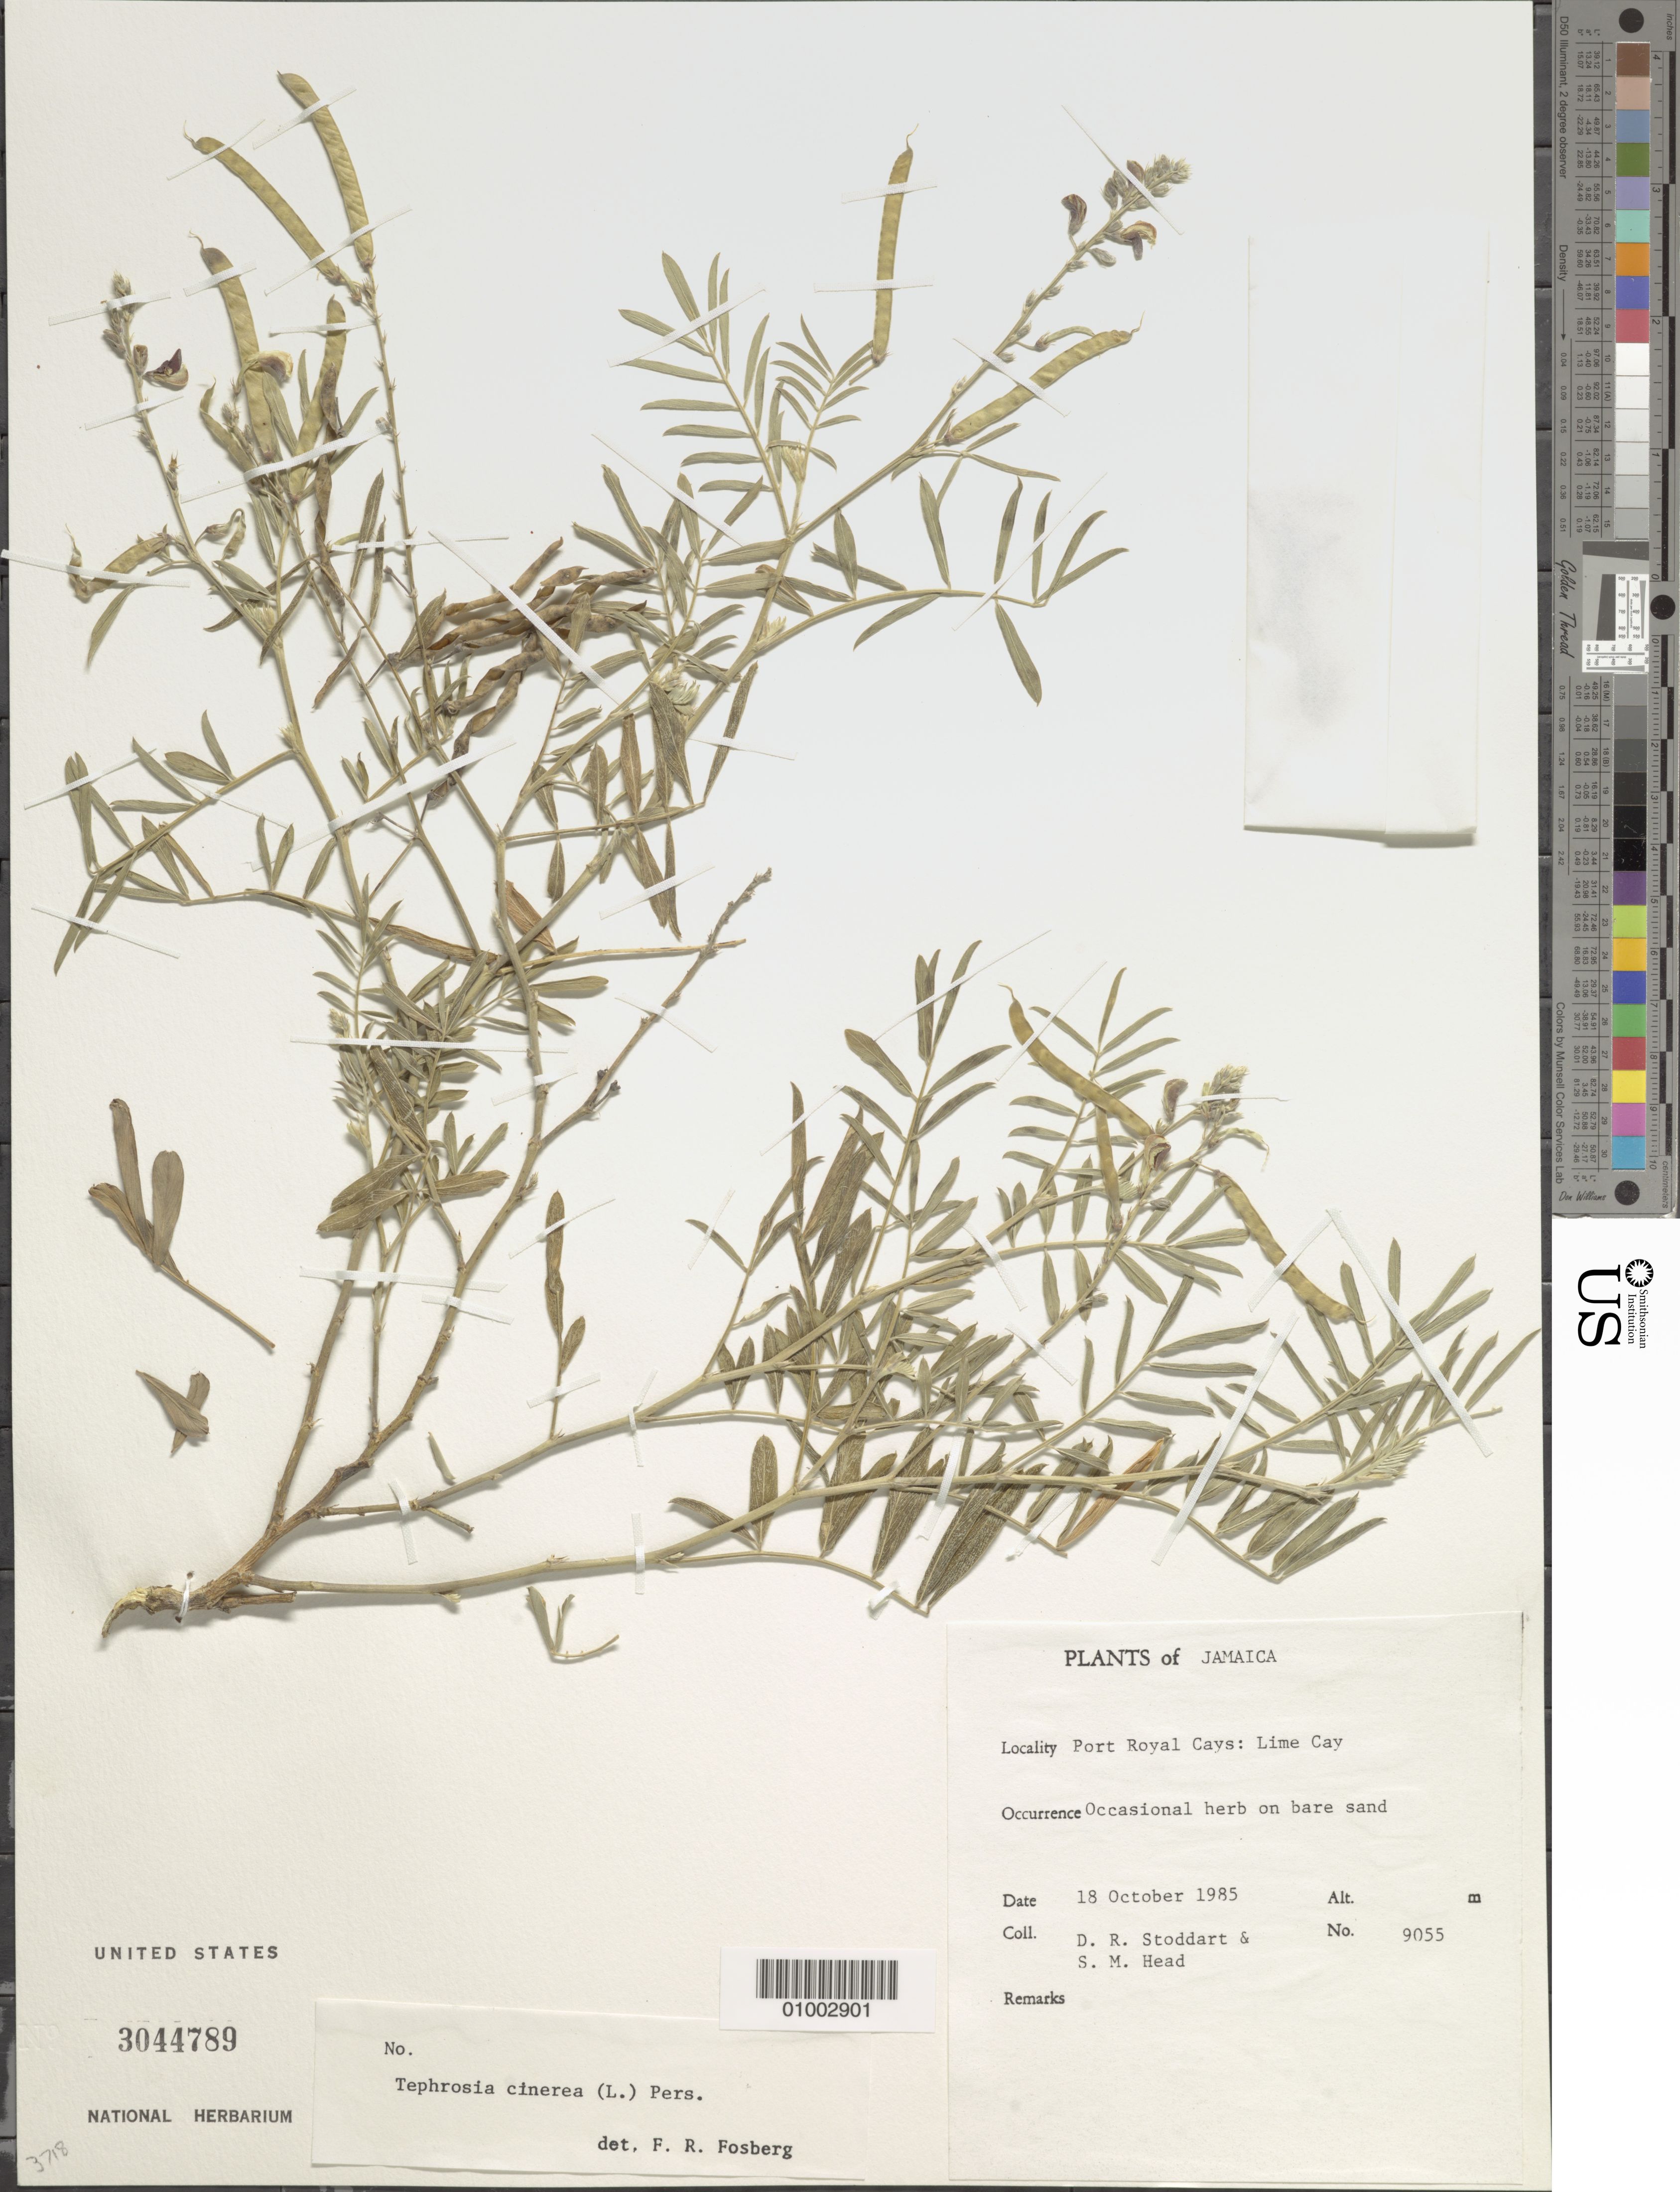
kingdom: Plantae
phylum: Tracheophyta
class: Magnoliopsida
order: Fabales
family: Fabaceae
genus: Tephrosia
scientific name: Tephrosia cinerea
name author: (L.) Pers.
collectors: D. R. Stoddart & S. Head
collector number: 9055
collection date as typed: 18 Oct 1985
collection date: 1985-10-18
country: Jamaica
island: Jamaica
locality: Port Royal Cays, Lime Cay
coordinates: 0 N, 0 E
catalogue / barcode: US 3044789